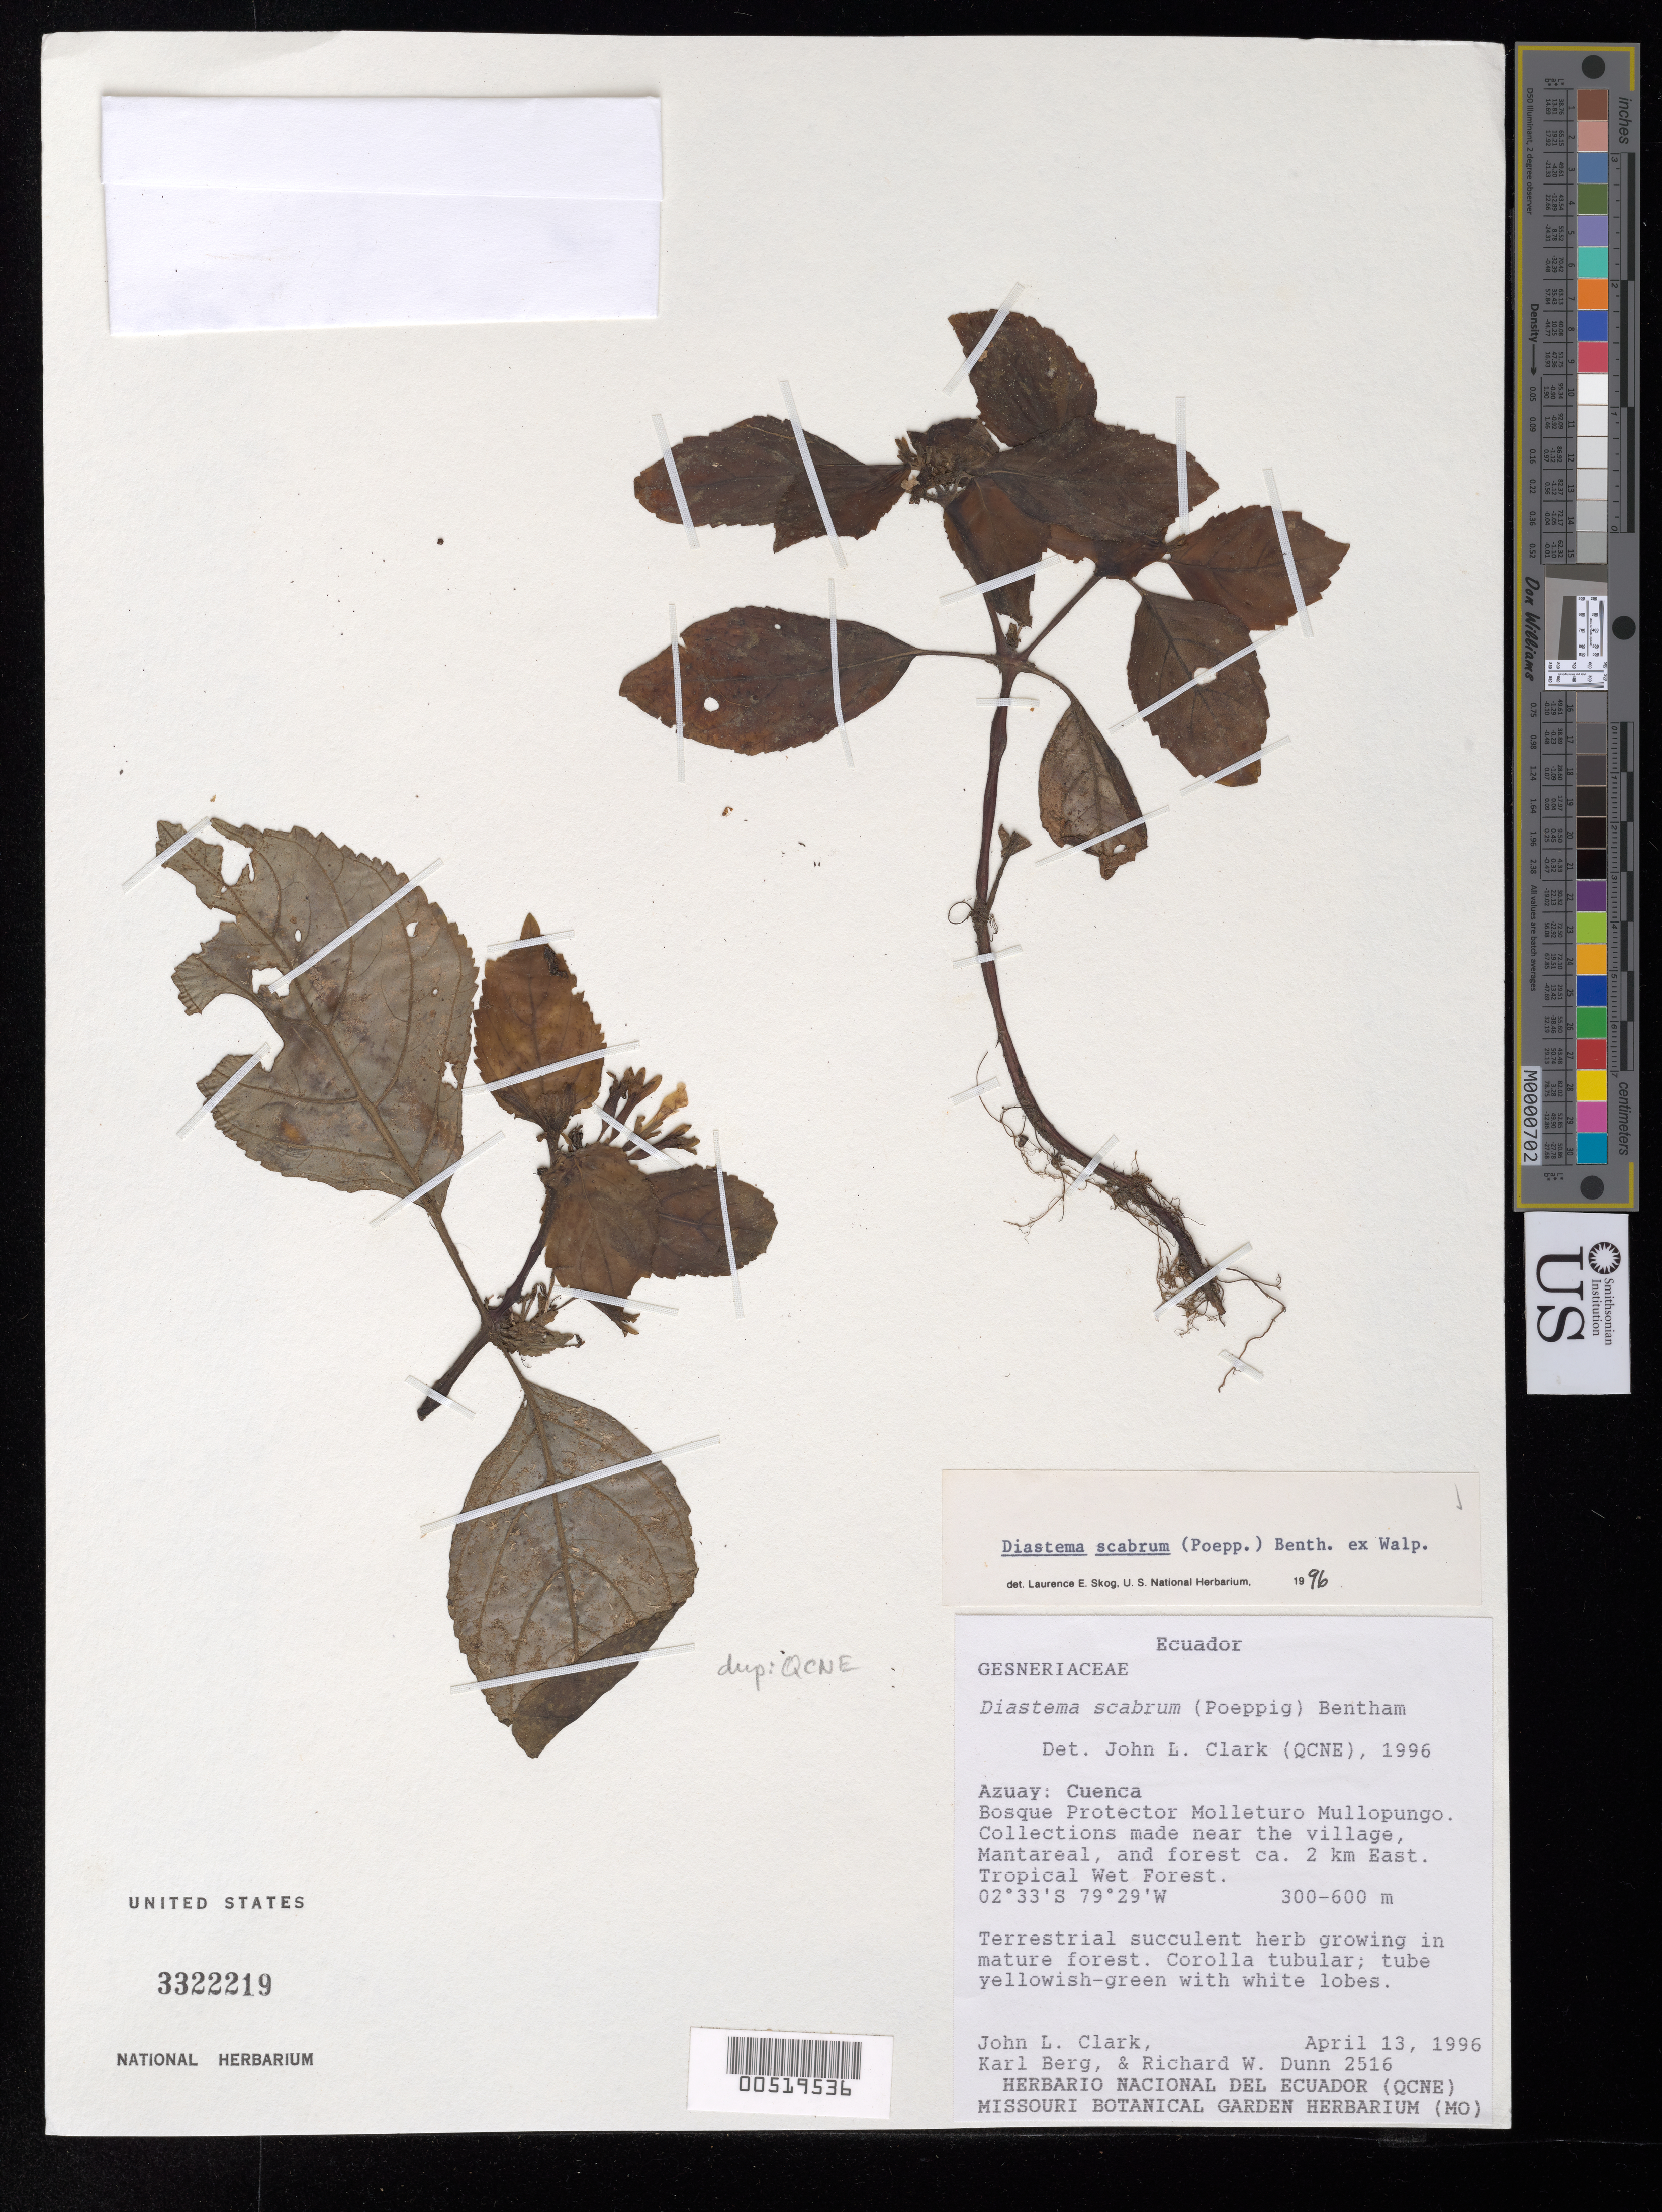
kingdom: Plantae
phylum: Tracheophyta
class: Magnoliopsida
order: Lamiales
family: Gesneriaceae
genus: Diastema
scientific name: Diastema scabrum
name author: (Poepp.) Benth. ex Walp.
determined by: Skog, Laurence E.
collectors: J. L. Clark, K. Berg & R. Dunn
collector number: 2516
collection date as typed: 13 Apr 1996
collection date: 1996-04-13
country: Ecuador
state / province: Azuay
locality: Cuenca: Bosque Protector Molleturo Mullopungo, near the village, Mantareal, and forest ca. 2 km E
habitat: Tropical wet forest; in mature forest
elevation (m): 300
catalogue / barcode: US 3322219